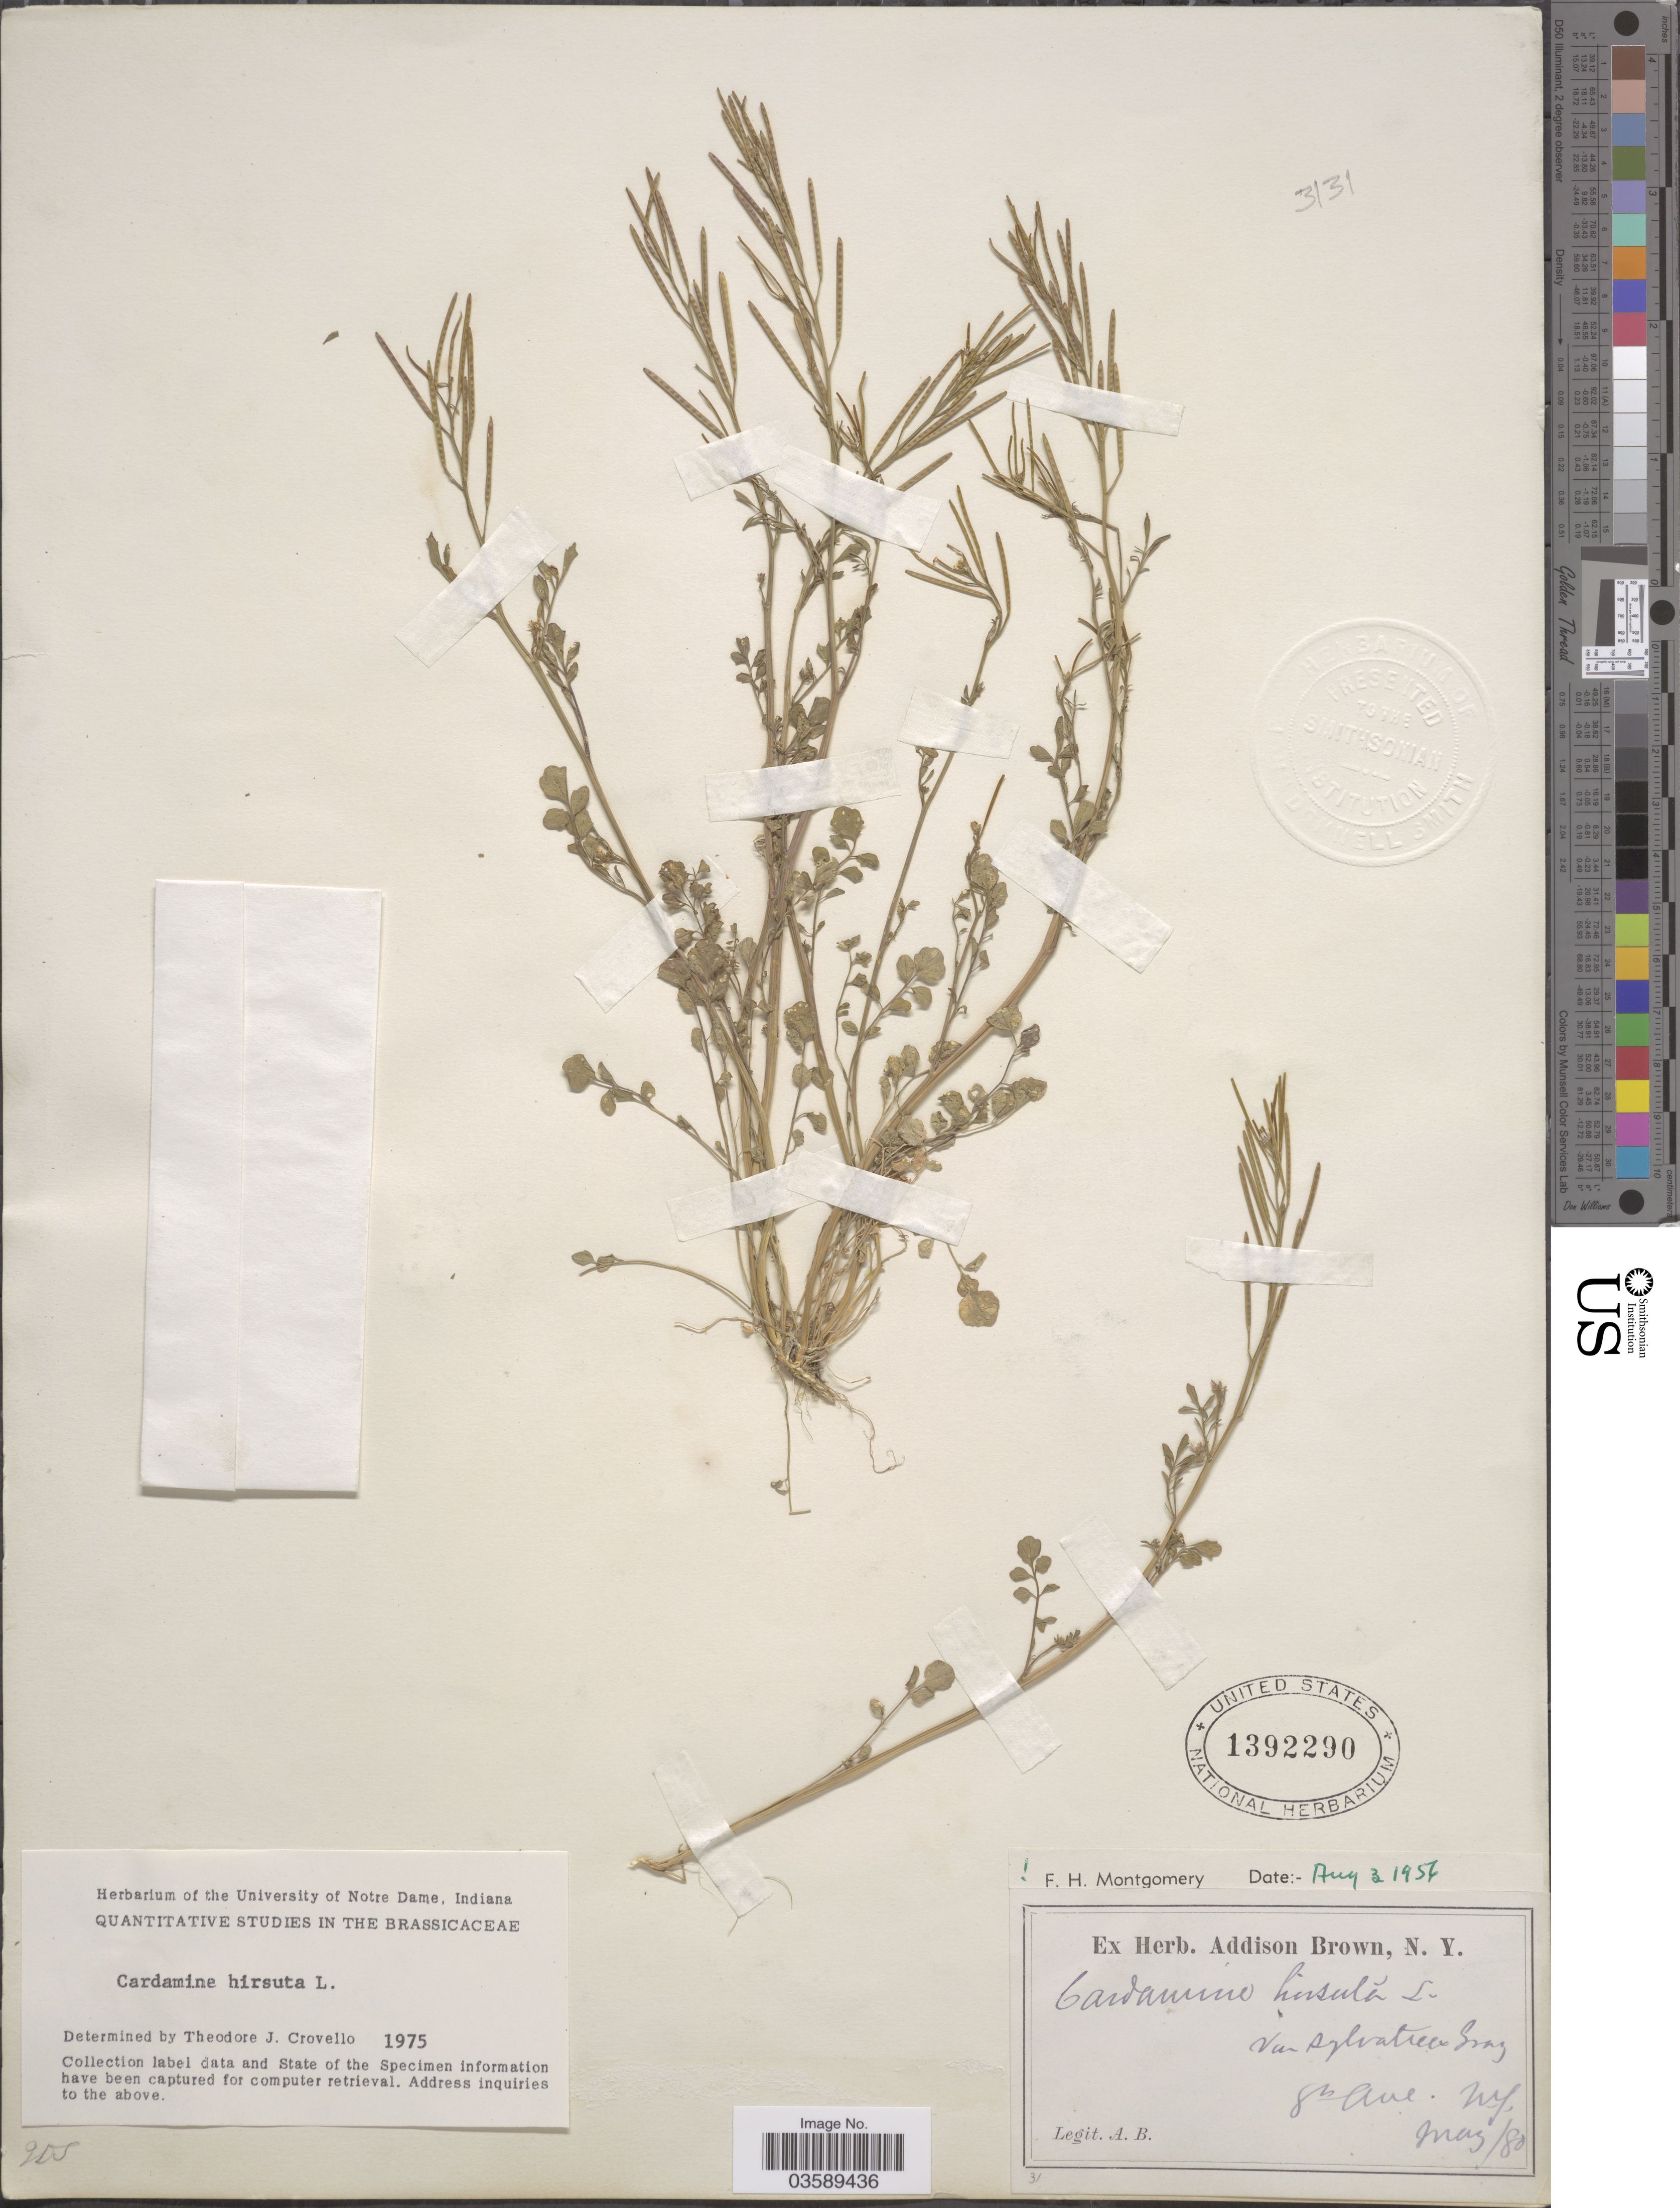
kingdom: Plantae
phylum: Tracheophyta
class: Magnoliopsida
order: Brassicales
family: Brassicaceae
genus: Cardamine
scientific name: Cardamine hirsuta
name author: L.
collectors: A. Brown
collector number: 31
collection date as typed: Transcribed d/m/y: /5/80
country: United States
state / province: New York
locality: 8th Ave.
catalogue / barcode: US 1392290